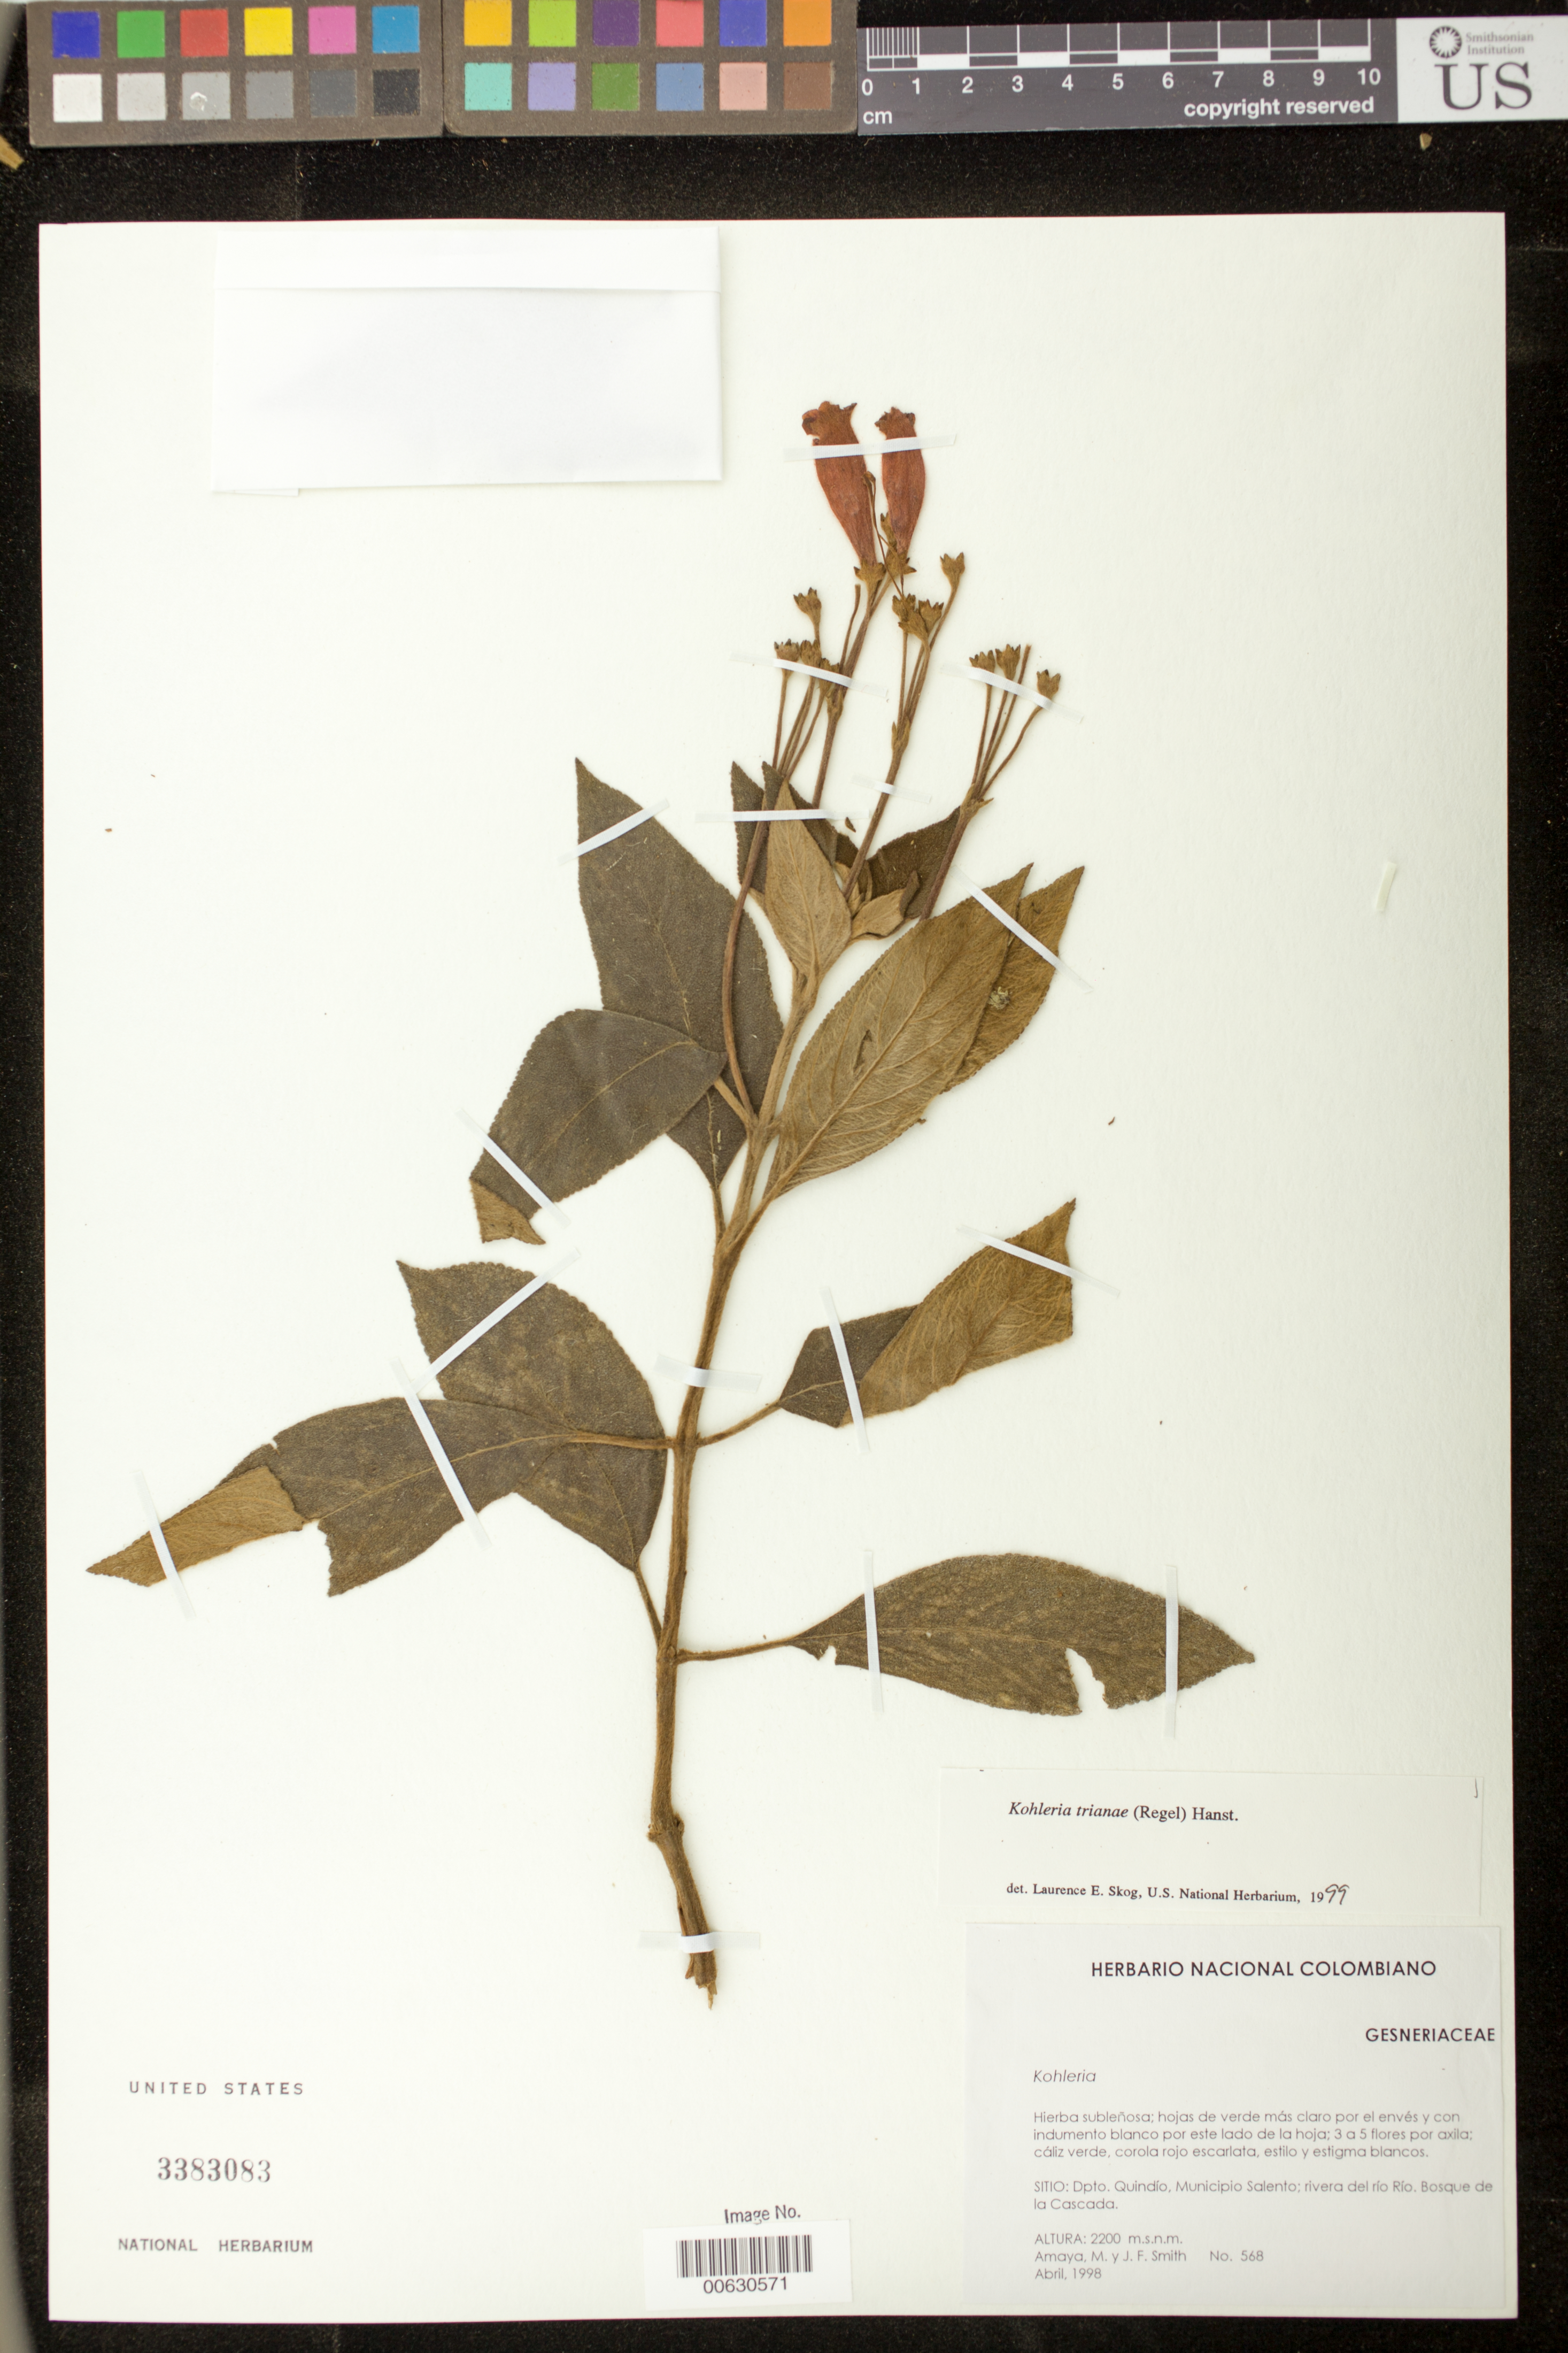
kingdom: Plantae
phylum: Tracheophyta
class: Magnoliopsida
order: Lamiales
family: Gesneriaceae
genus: Kohleria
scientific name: Kohleria trianae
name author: (Regel) Hanst.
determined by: Skog, Laurence E.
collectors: M. Amaya & J. F. Smith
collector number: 568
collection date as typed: Apr 1998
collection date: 1998-04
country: Colombia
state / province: Quindío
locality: Mpio. Salento; rivera del rí Río. Bosque de la Cascada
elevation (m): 2200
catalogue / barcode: US 3383083